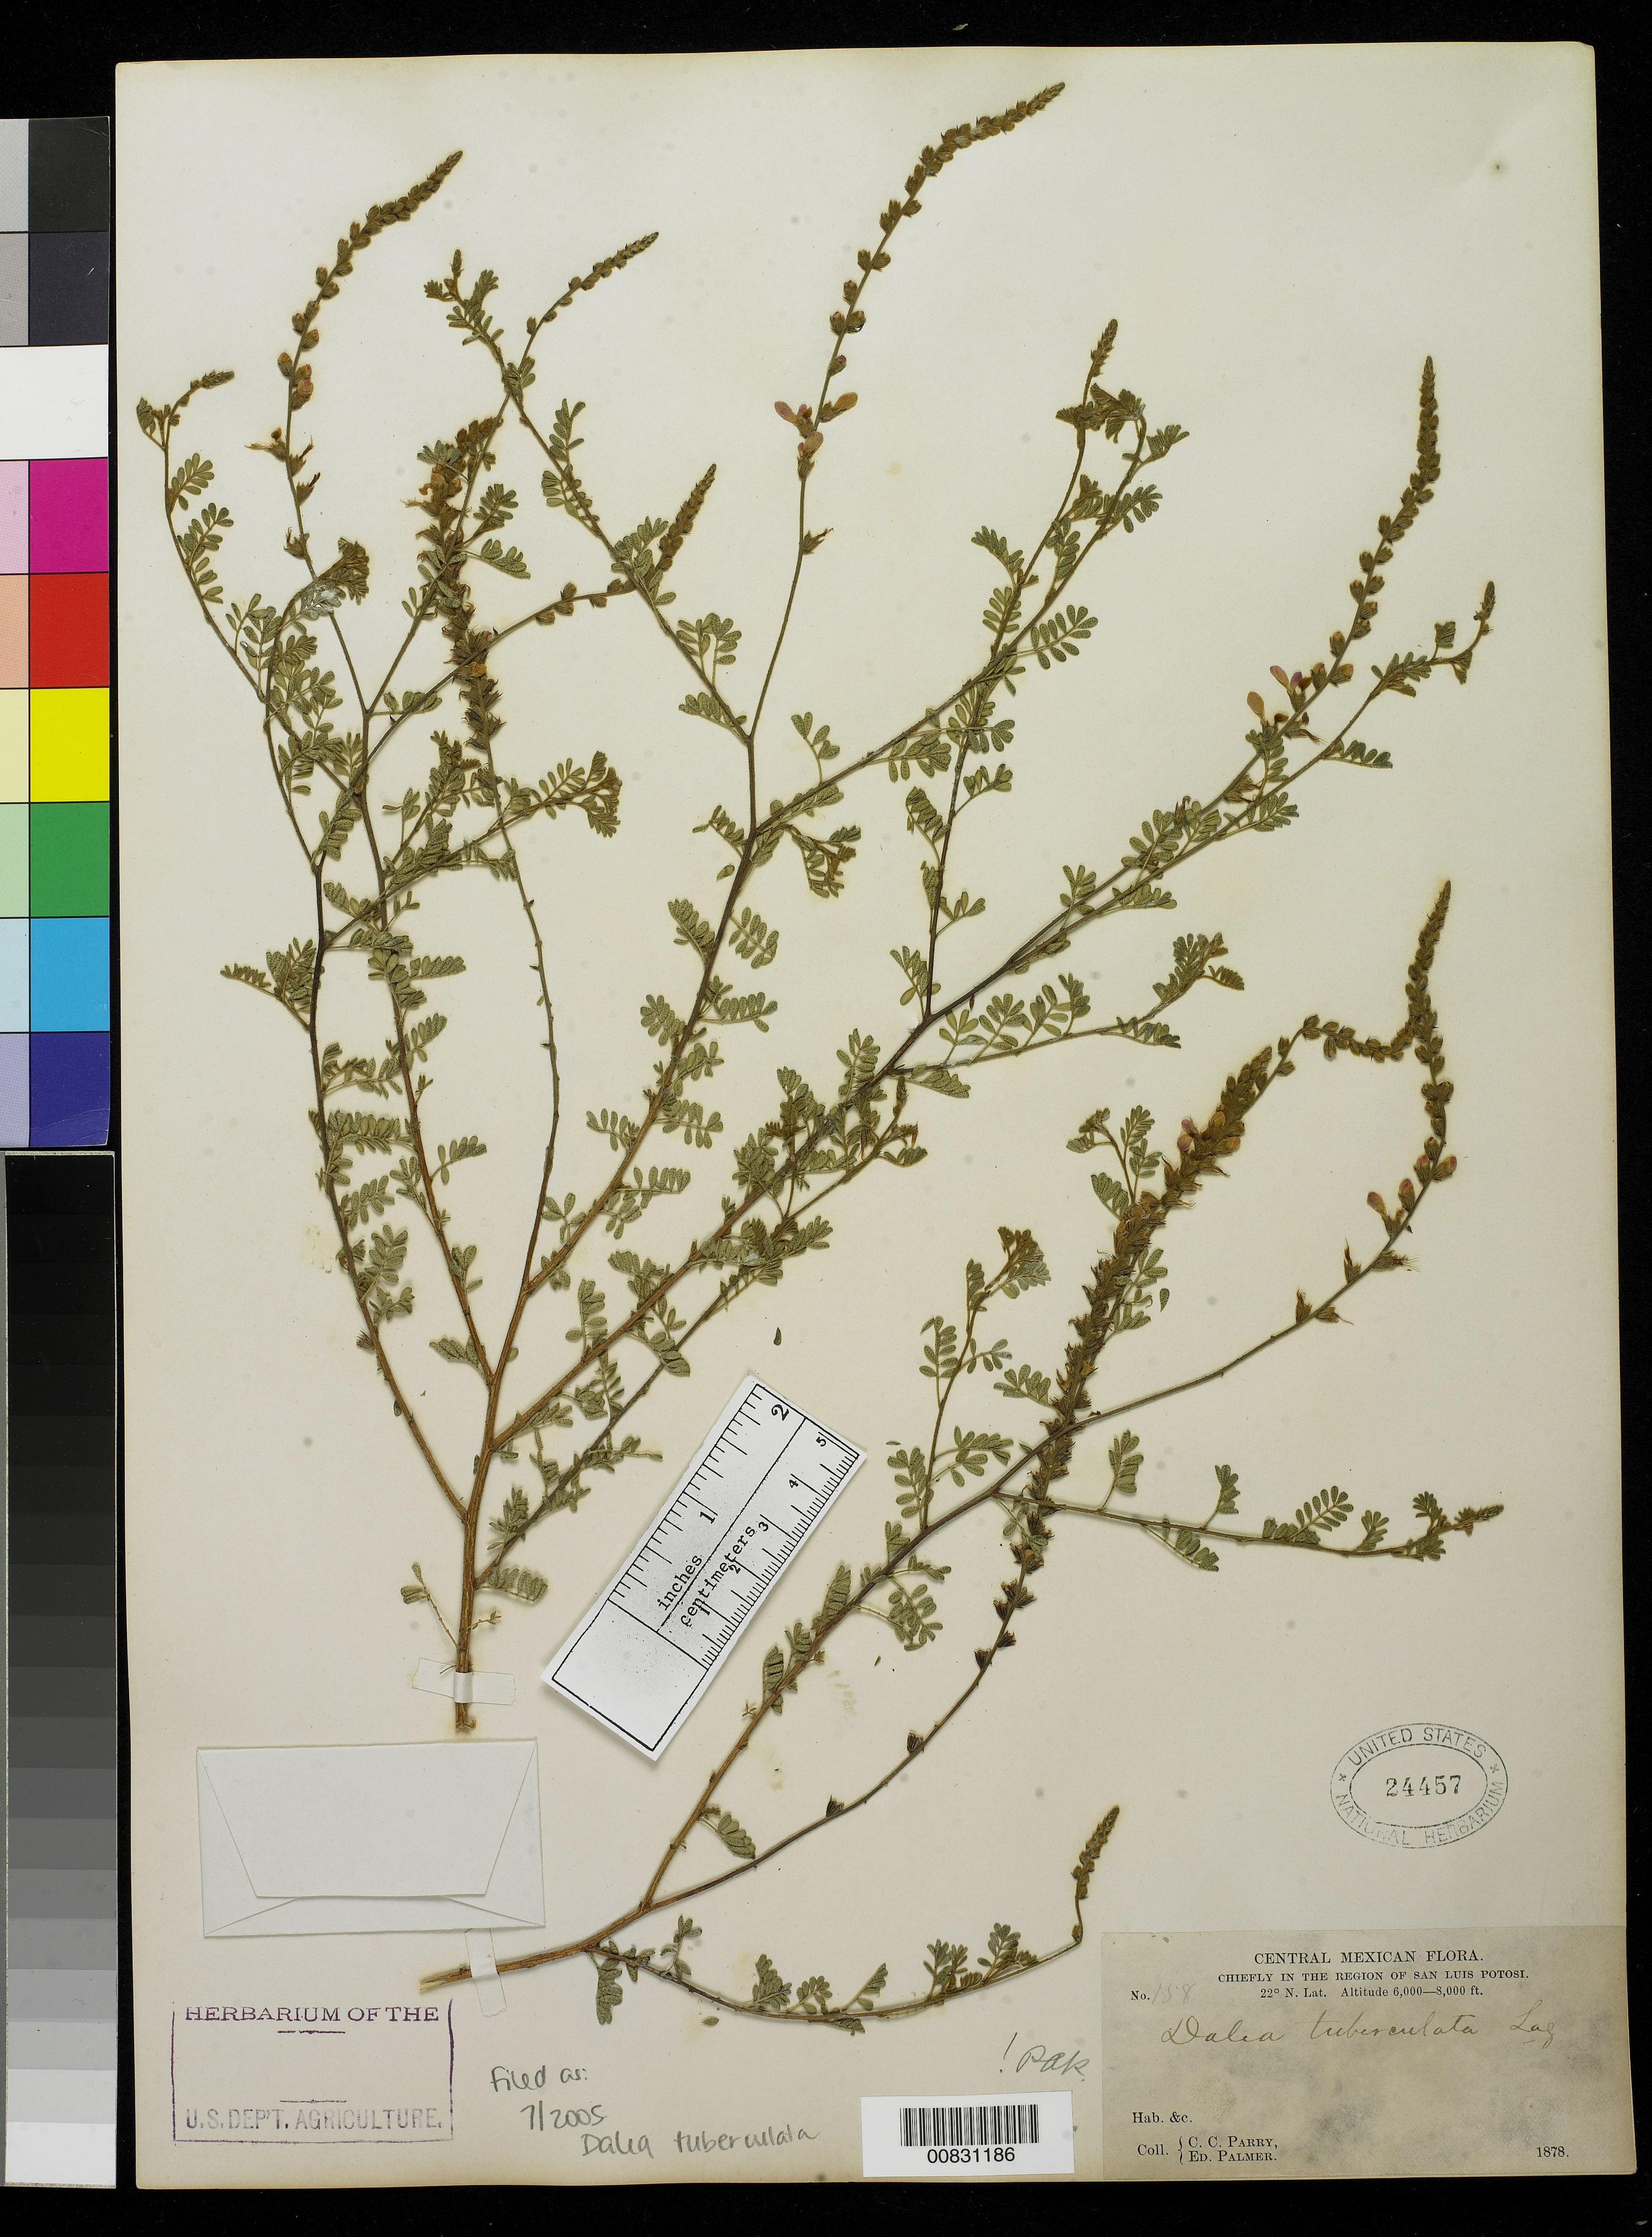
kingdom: Plantae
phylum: Tracheophyta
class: Magnoliopsida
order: Fabales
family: Fabaceae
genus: Dalea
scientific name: Dalea tuberculata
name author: Lag.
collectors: C. C. Parry & E. Palmer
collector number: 158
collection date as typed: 1878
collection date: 1878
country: Mexico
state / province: San Luis Potosí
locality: Chiefly in the region of San Luis Potosí.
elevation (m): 1829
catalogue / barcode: US 24457